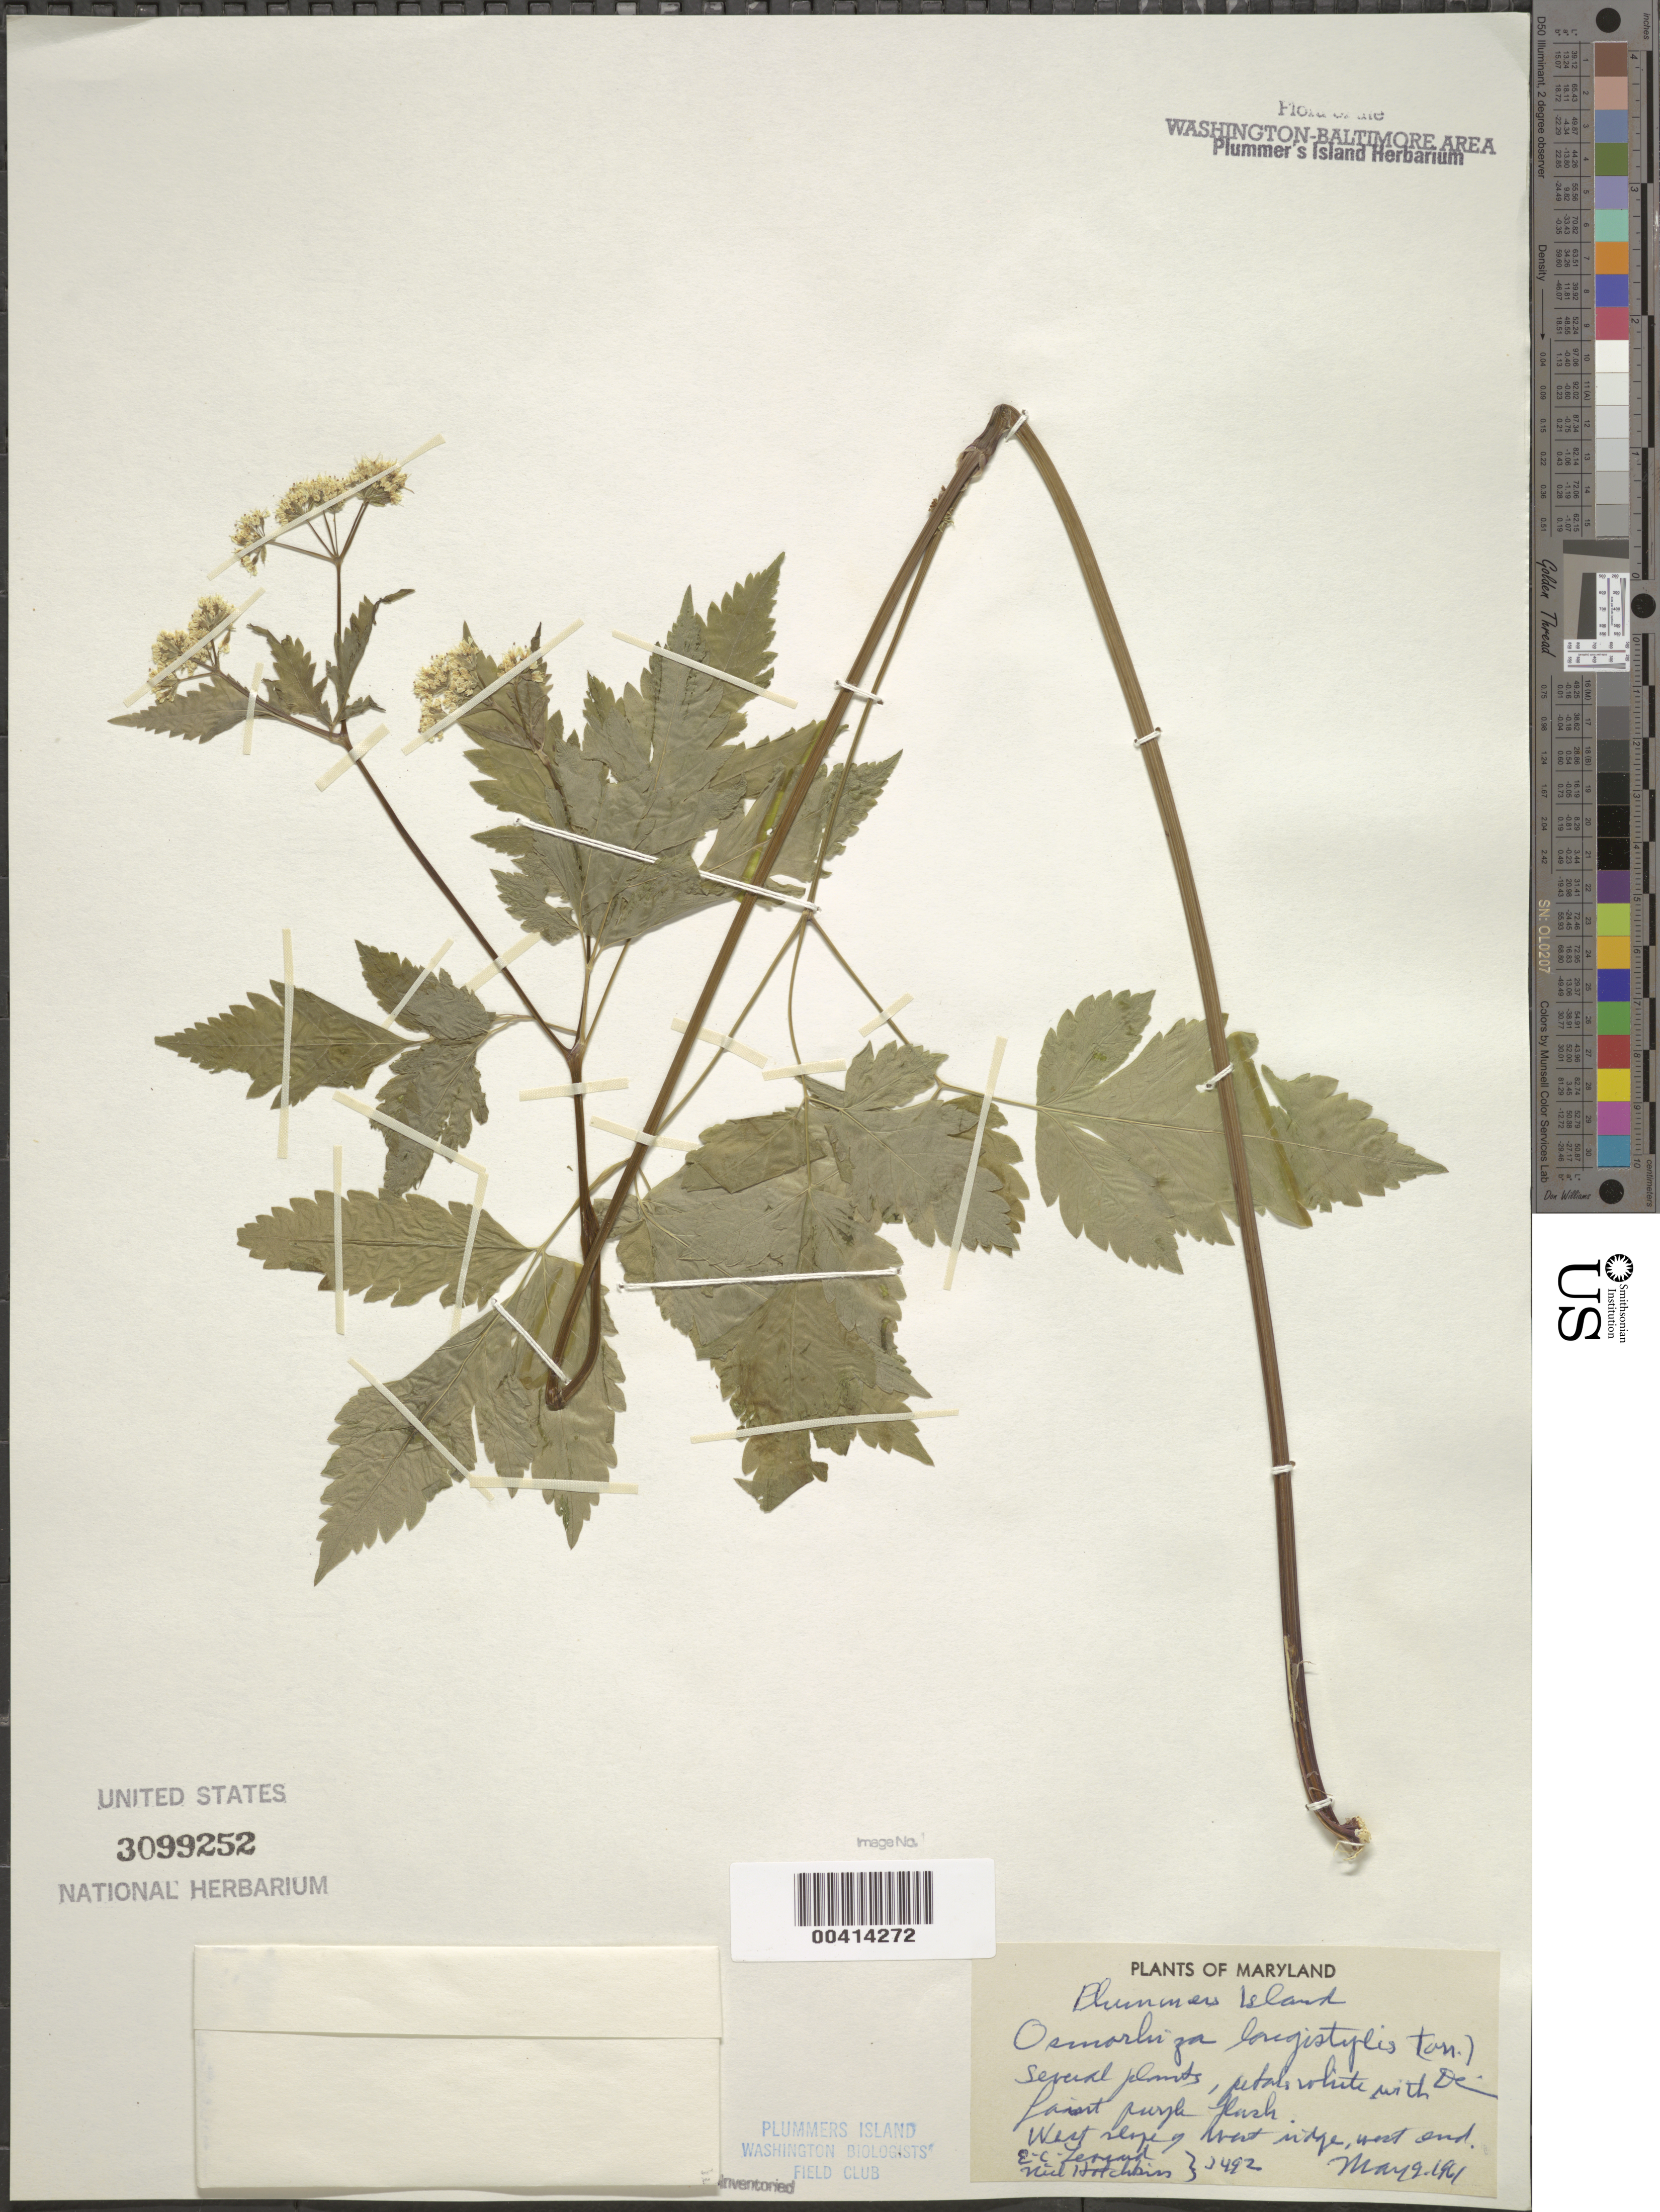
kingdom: Plantae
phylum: Tracheophyta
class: Magnoliopsida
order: Apiales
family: Apiaceae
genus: Osmorhiza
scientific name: Osmorhiza longistylis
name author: (Torr.) DC.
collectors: E. C. Leonard & N. Hotchkiss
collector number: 3492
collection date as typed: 09 May 1961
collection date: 1961-05-09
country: United States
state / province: Maryland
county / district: Montgomery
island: Plummers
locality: Plummer's Island, west end C. & O. Canal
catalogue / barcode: US 3099252